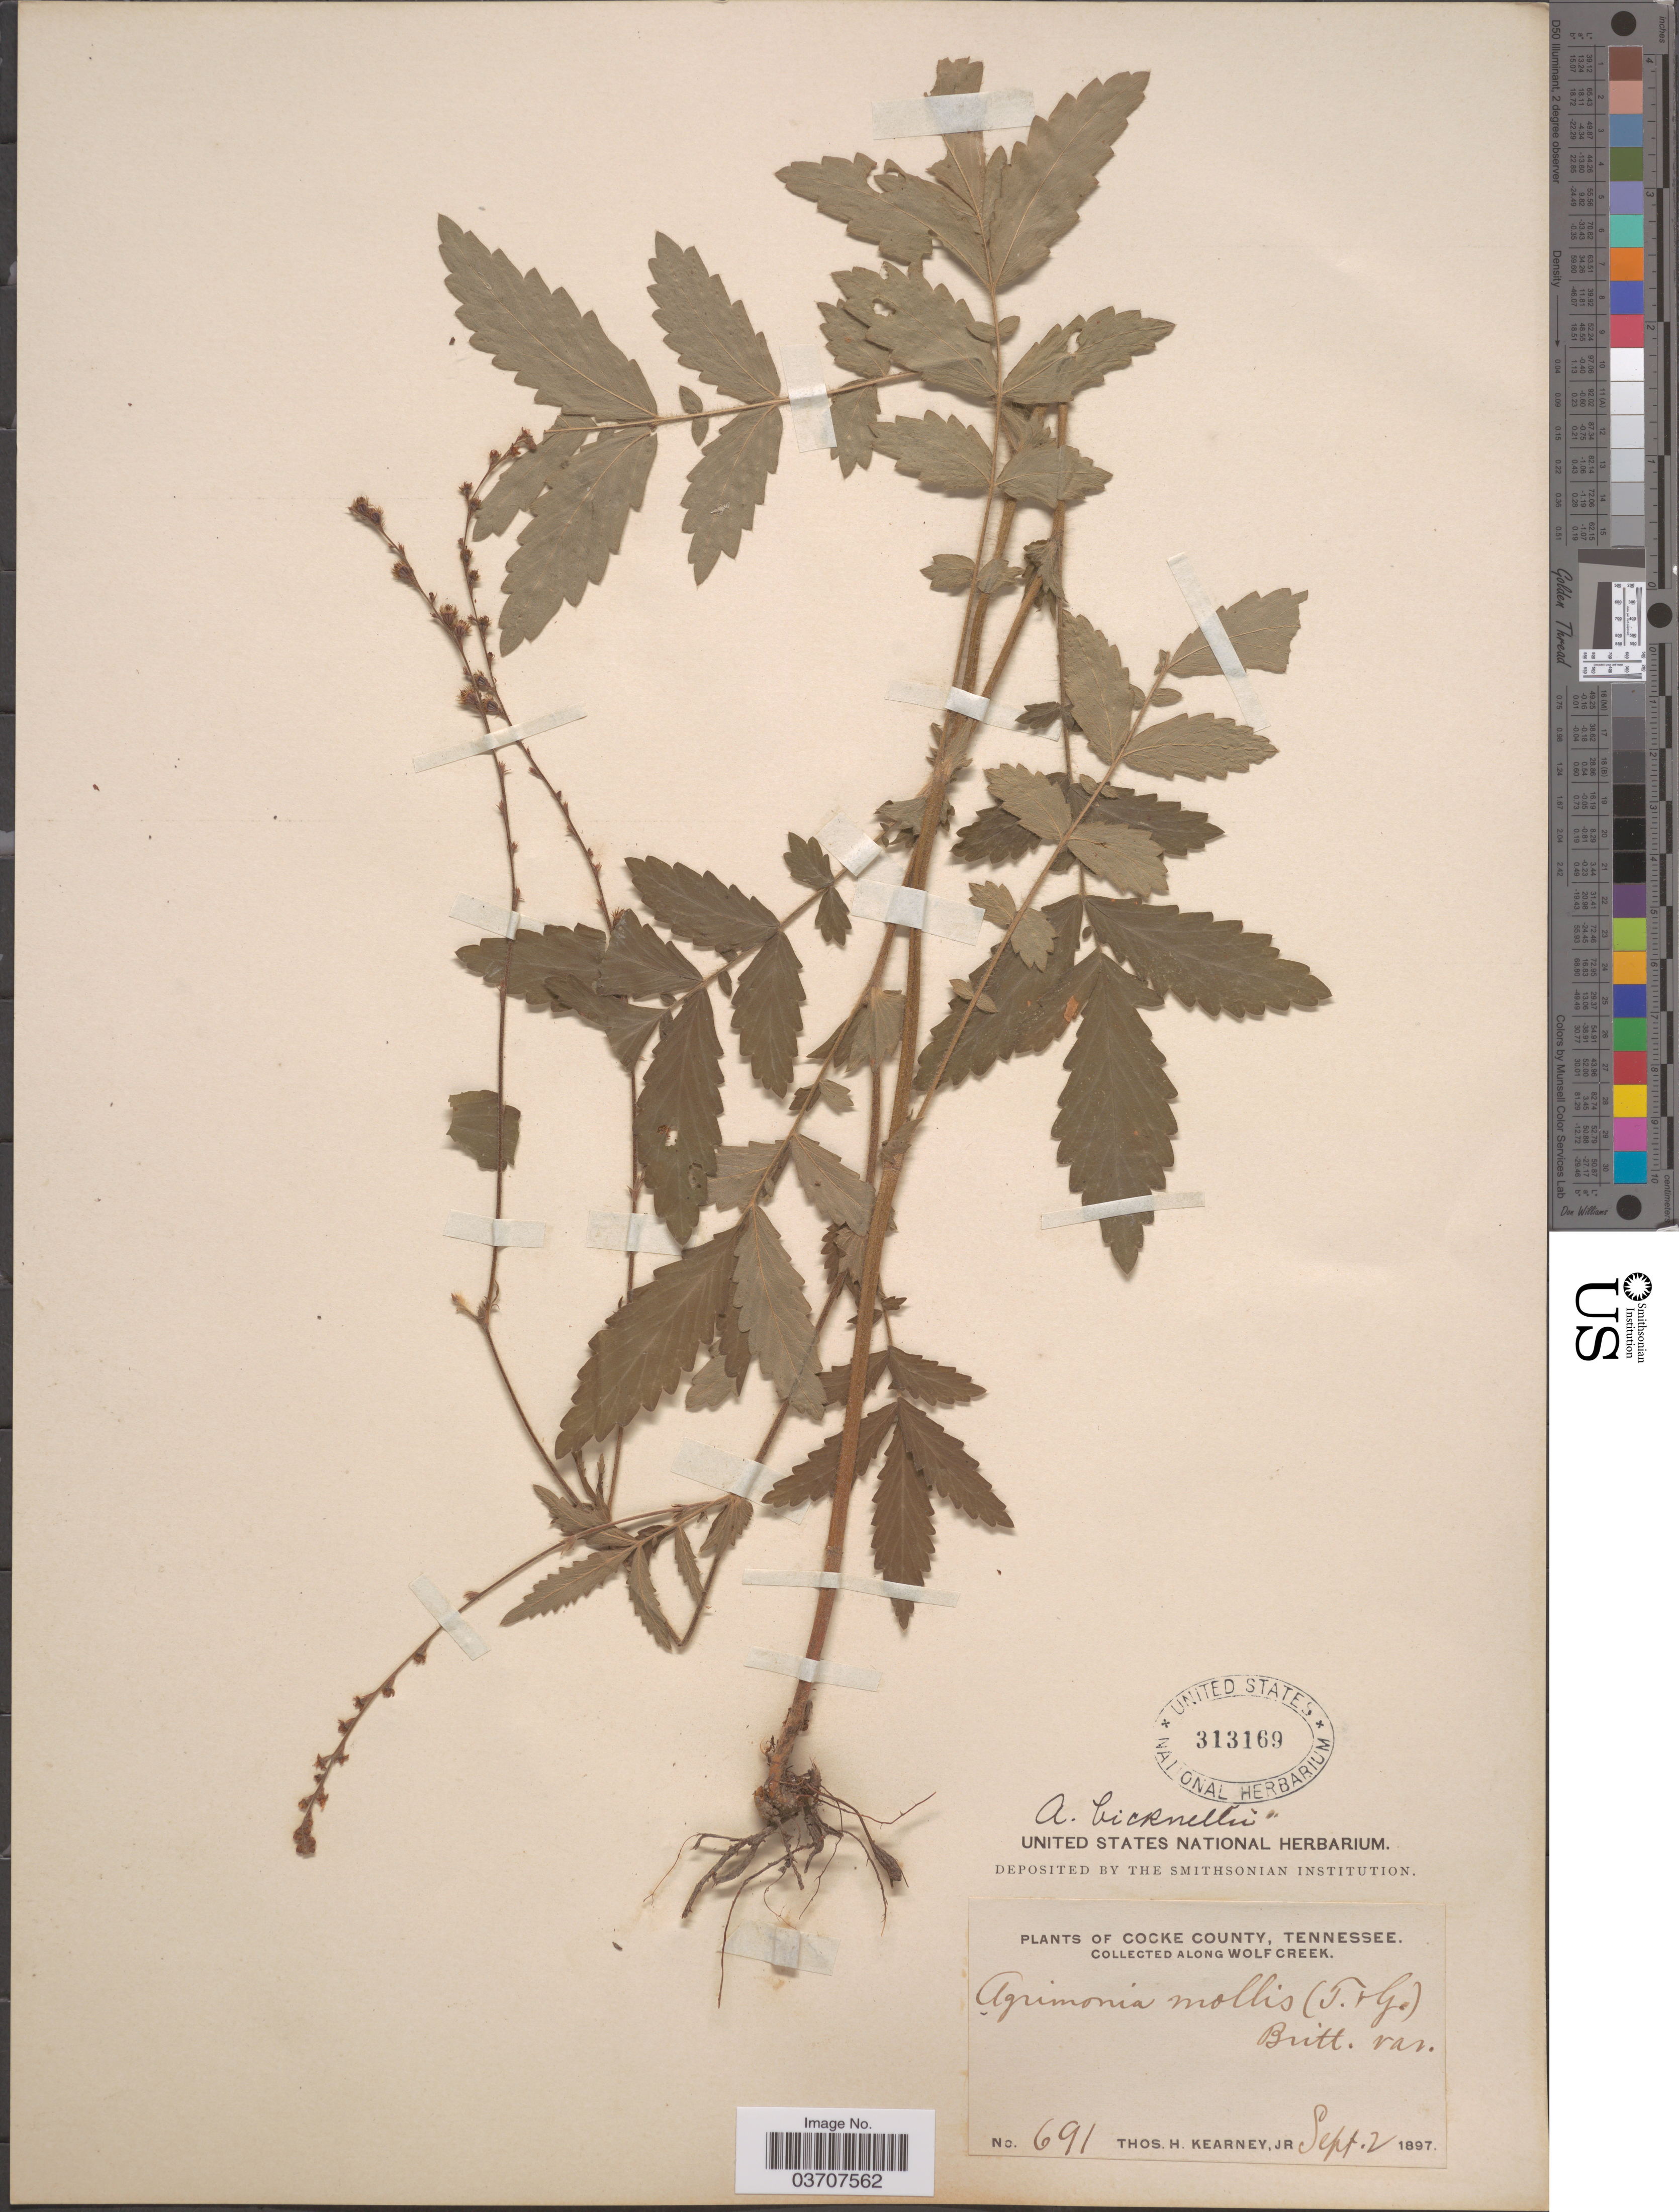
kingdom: Plantae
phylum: Tracheophyta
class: Magnoliopsida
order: Rosales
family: Rosaceae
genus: Agrimonia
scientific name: Agrimonia bicknellii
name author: (Kearney) Rydb.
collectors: T. H. Kearney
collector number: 691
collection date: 1897-09-02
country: United States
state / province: Tennessee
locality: Cooke County. Along Wolf Creek.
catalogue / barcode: US 313169